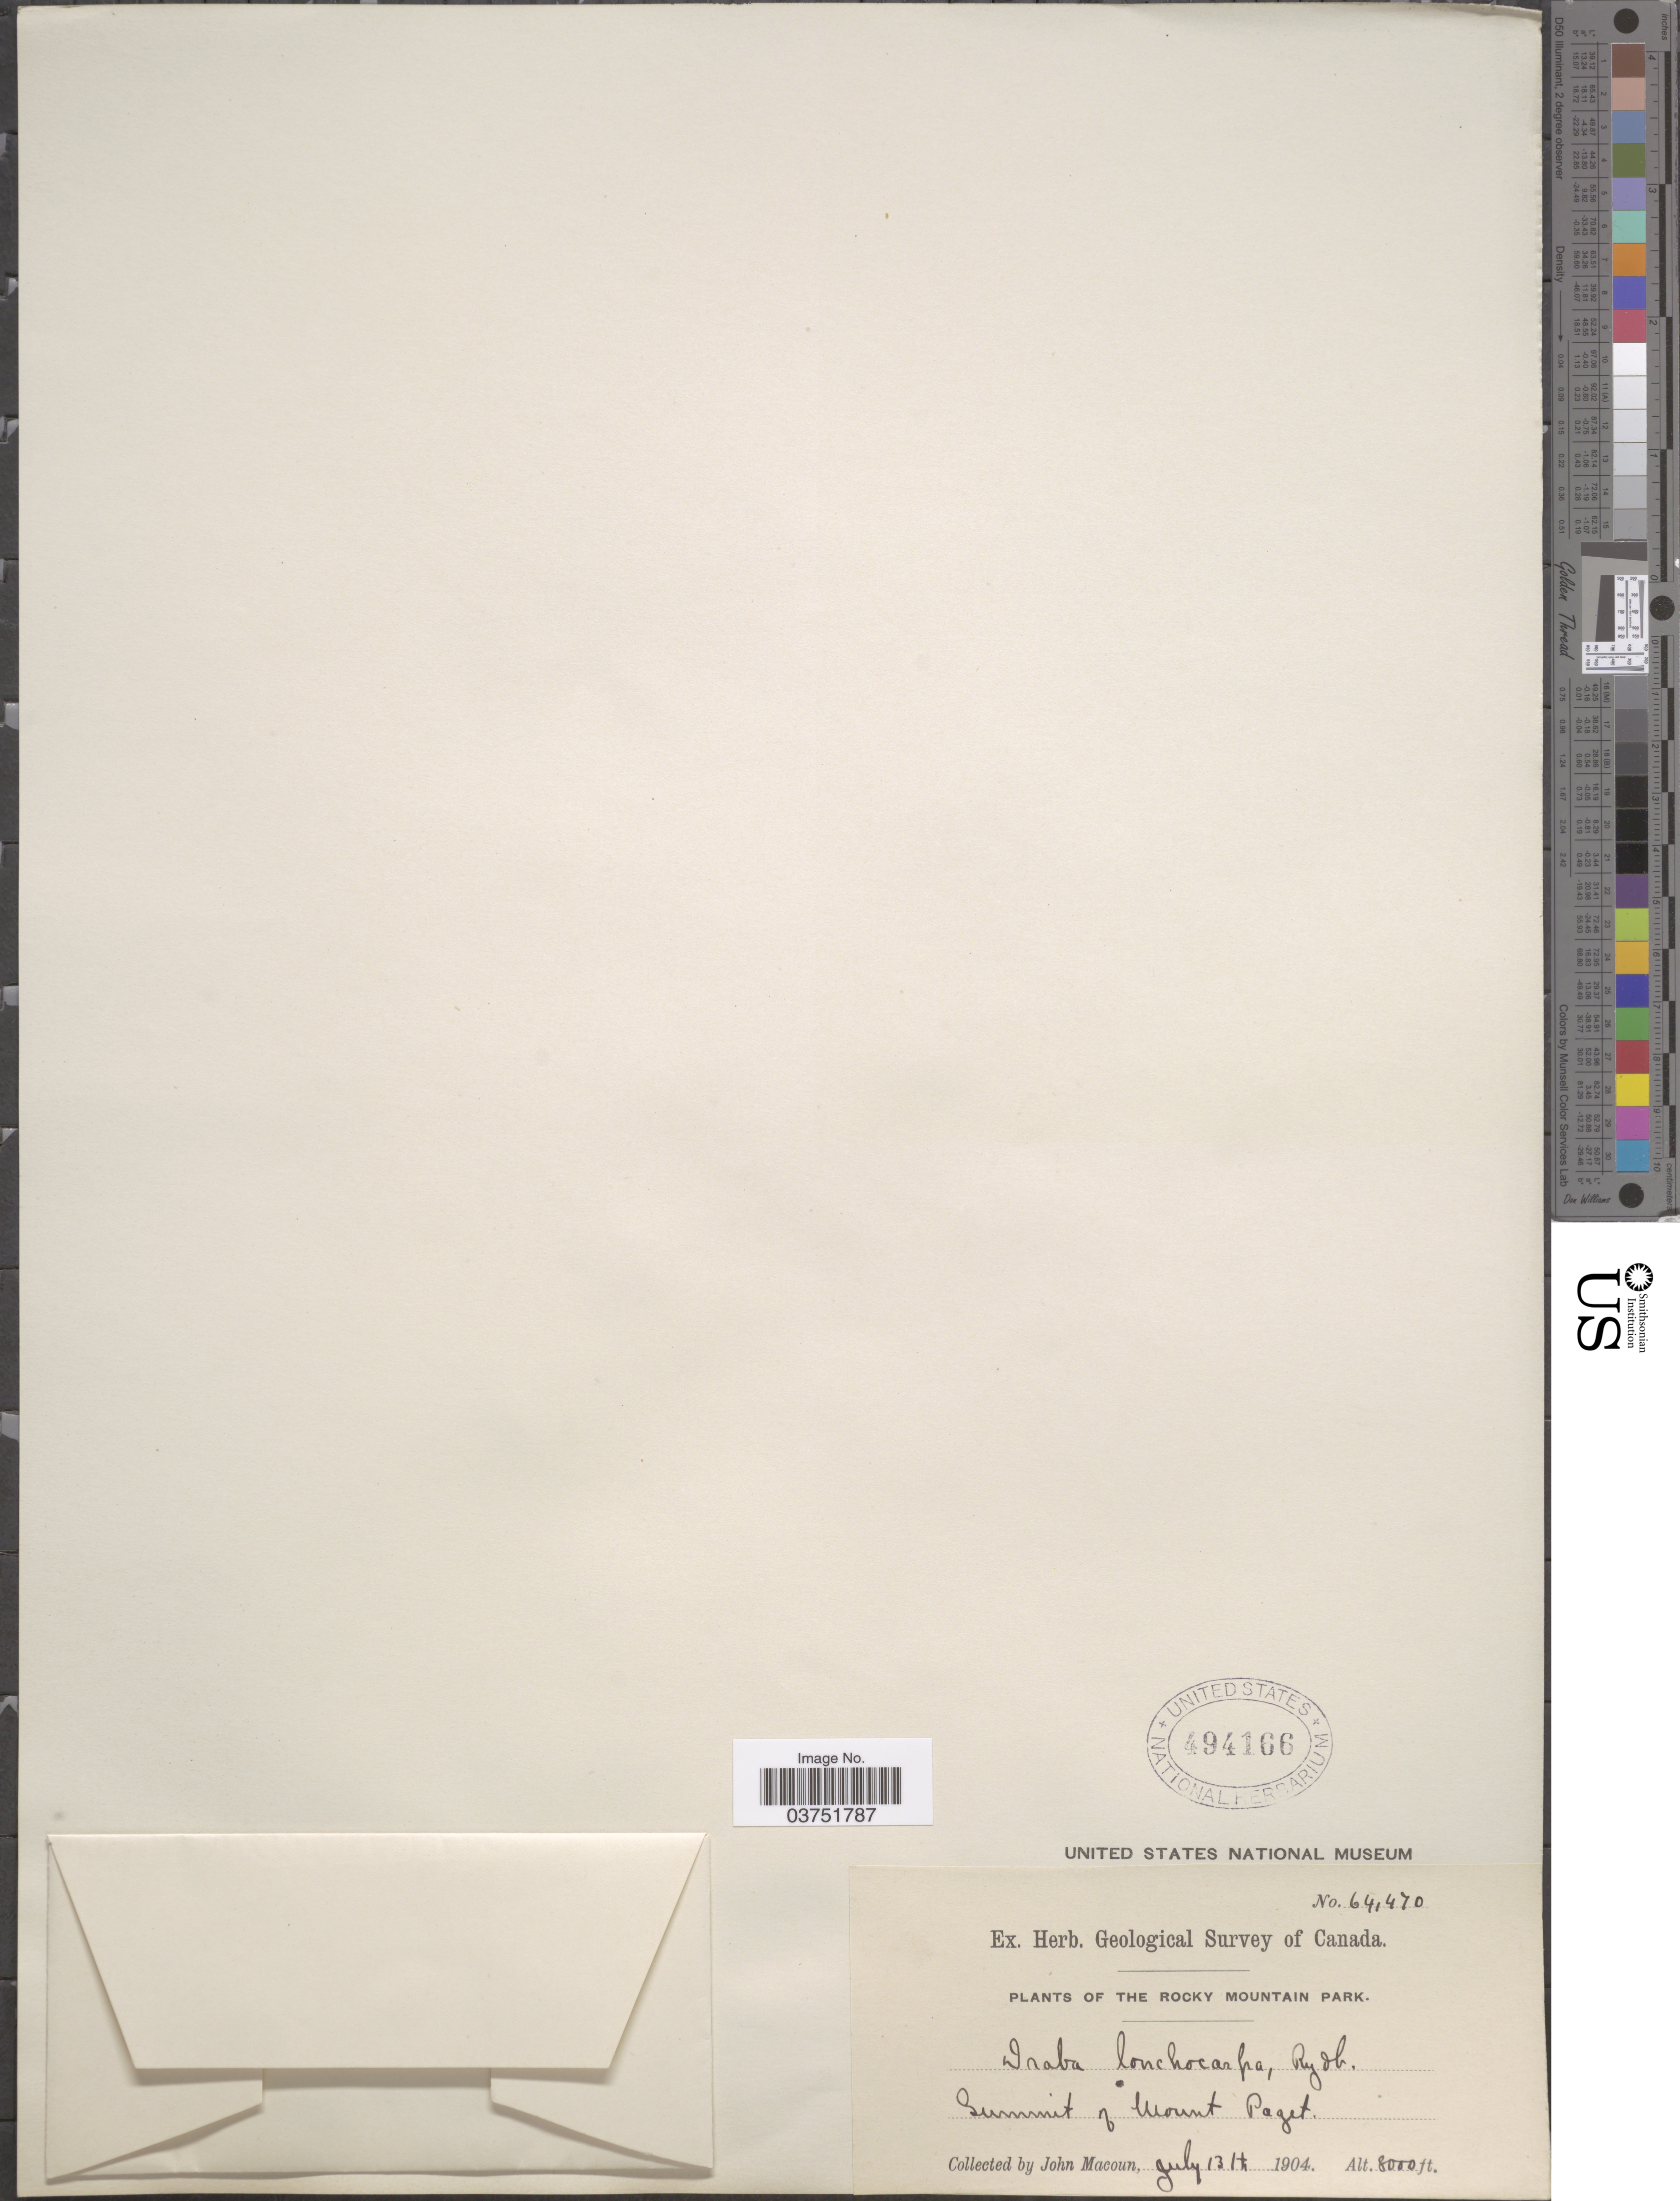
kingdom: Plantae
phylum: Tracheophyta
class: Magnoliopsida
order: Brassicales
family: Brassicaceae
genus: Draba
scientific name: Draba lonchocarpa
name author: Rydb.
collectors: J. Macoun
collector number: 64470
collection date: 1904-07-13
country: Canada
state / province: British Columbia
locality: The Rocky Mountain Park. Summit of Mount Paget.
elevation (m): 2438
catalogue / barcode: US 494166